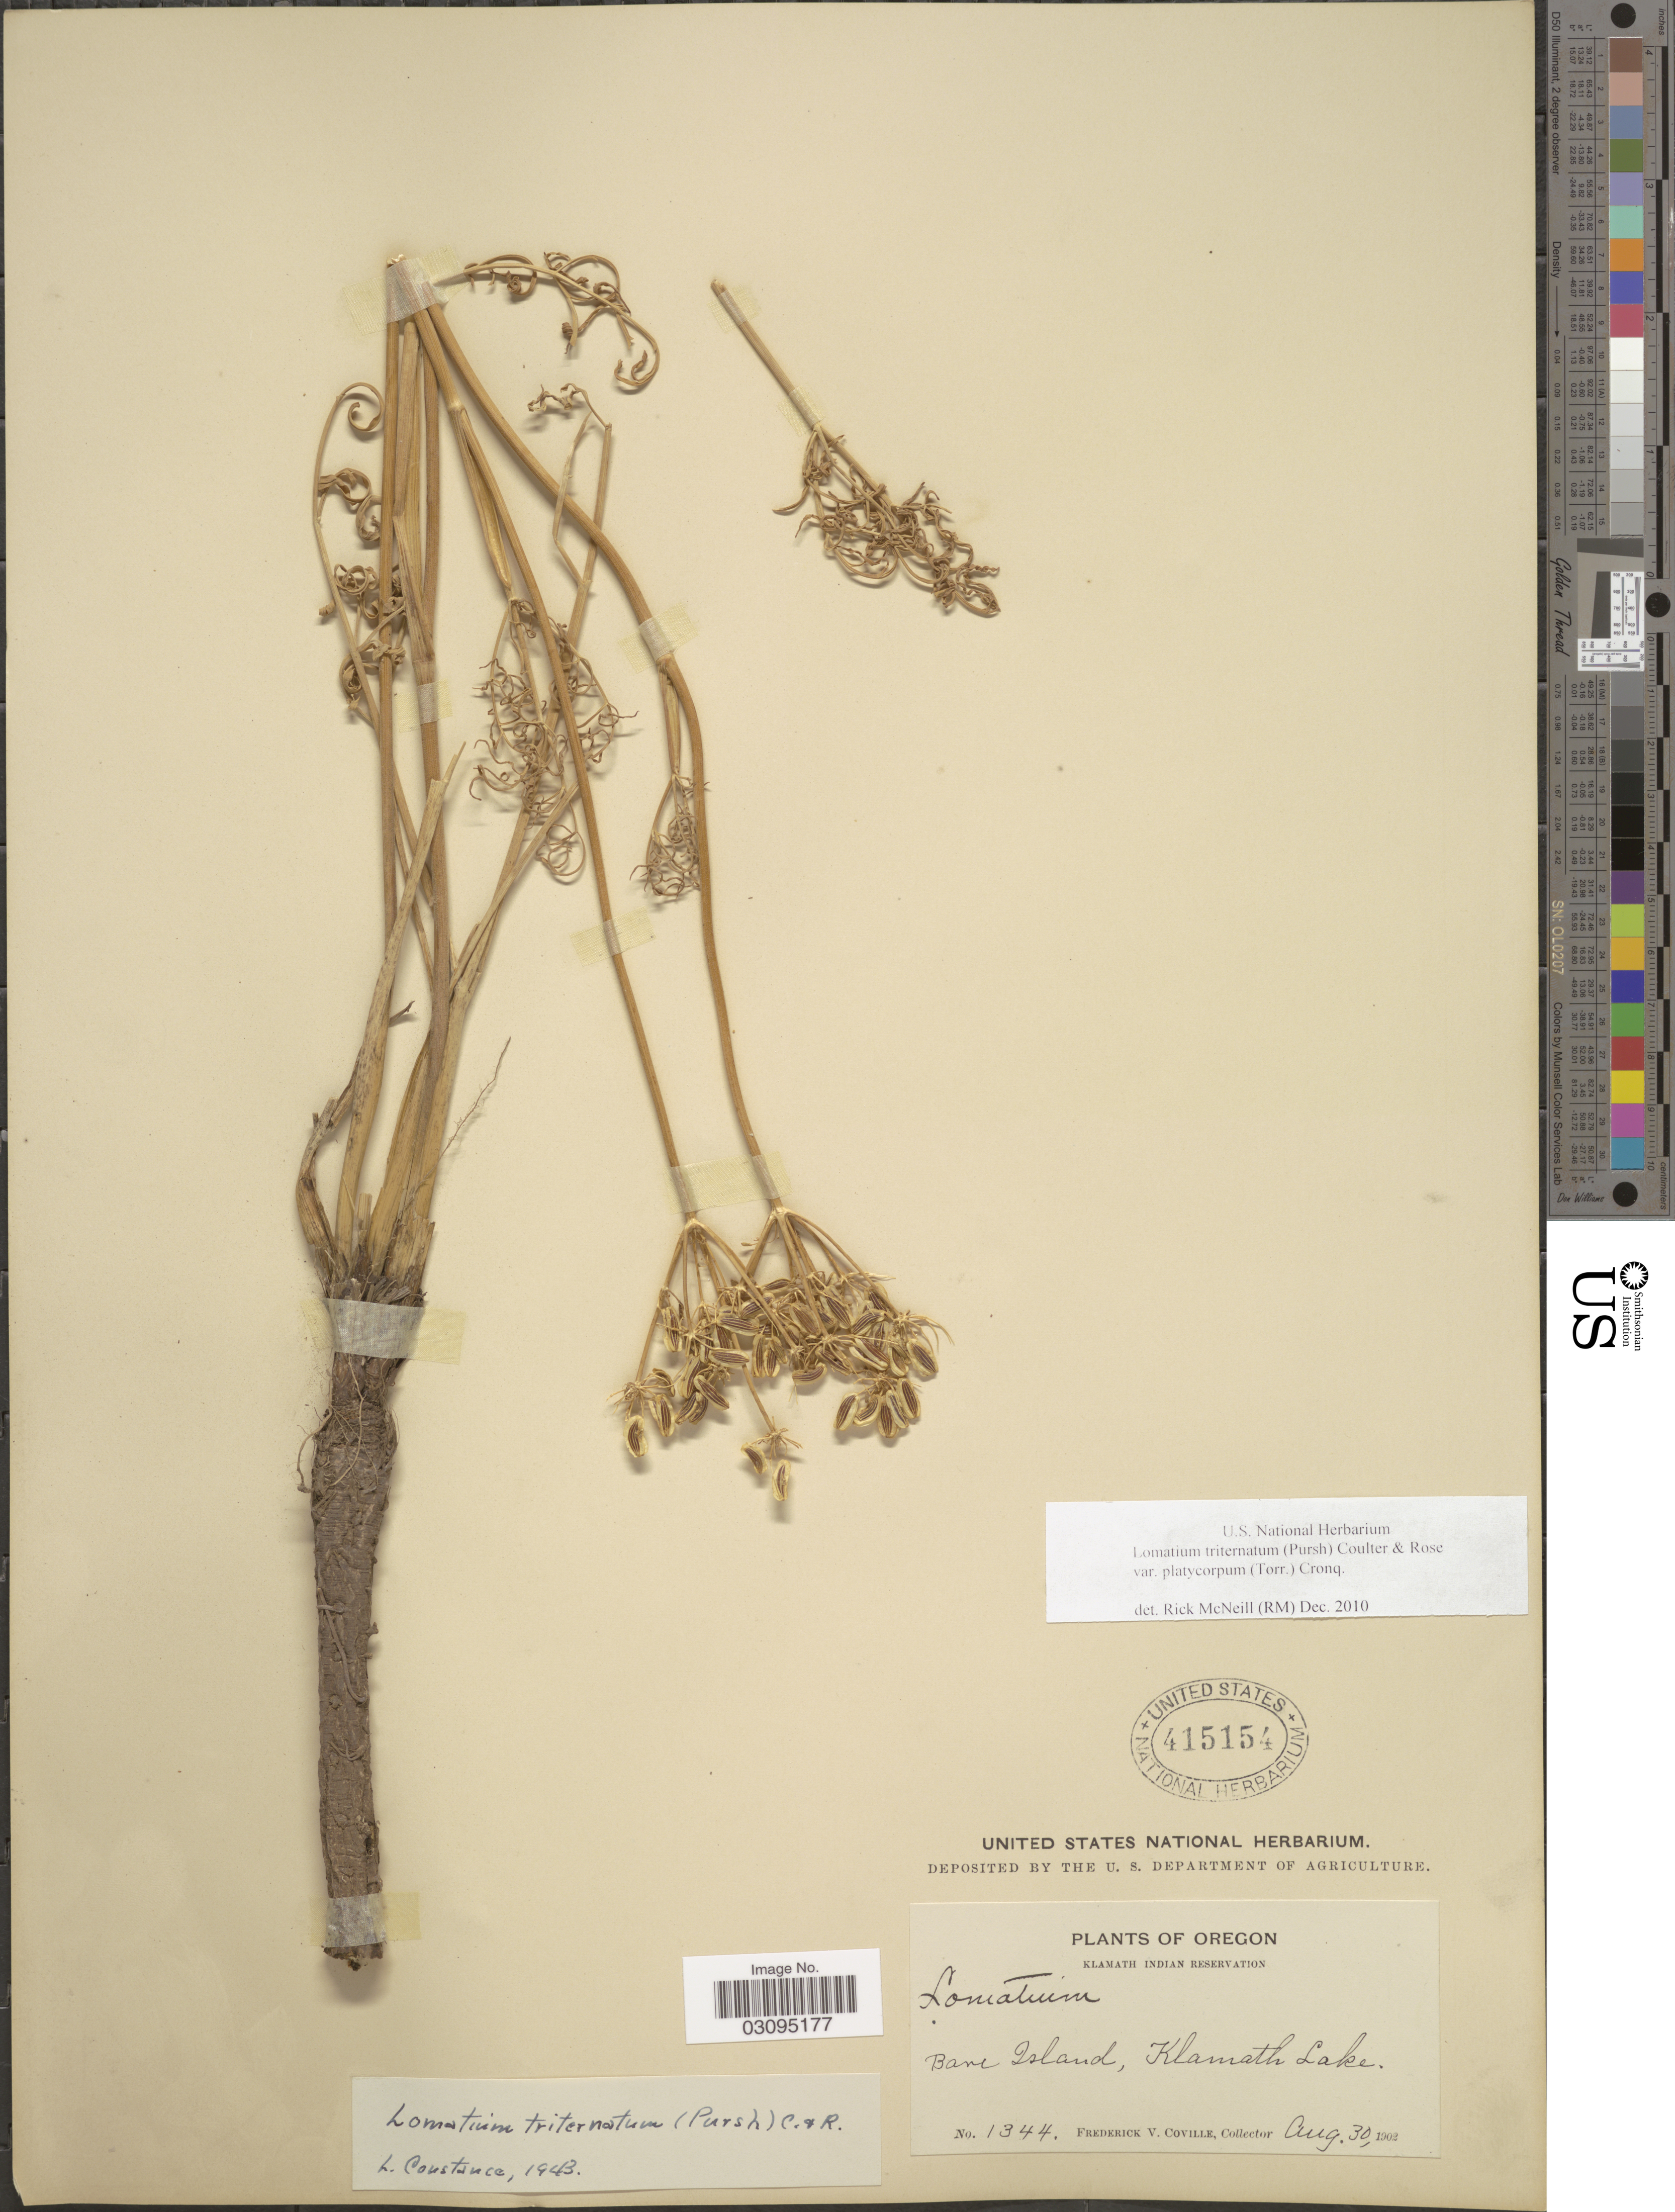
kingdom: Plantae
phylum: Tracheophyta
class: Magnoliopsida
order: Apiales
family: Apiaceae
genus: Lomatium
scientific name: Lomatium triternatum var. platycarpum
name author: (Torr.) B. Boivin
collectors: F. V. Coville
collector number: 1344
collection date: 1902-08-30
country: United States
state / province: Oregon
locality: Klamath Indian Reservation, Bare Island, Klamath Lake.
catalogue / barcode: US 415154